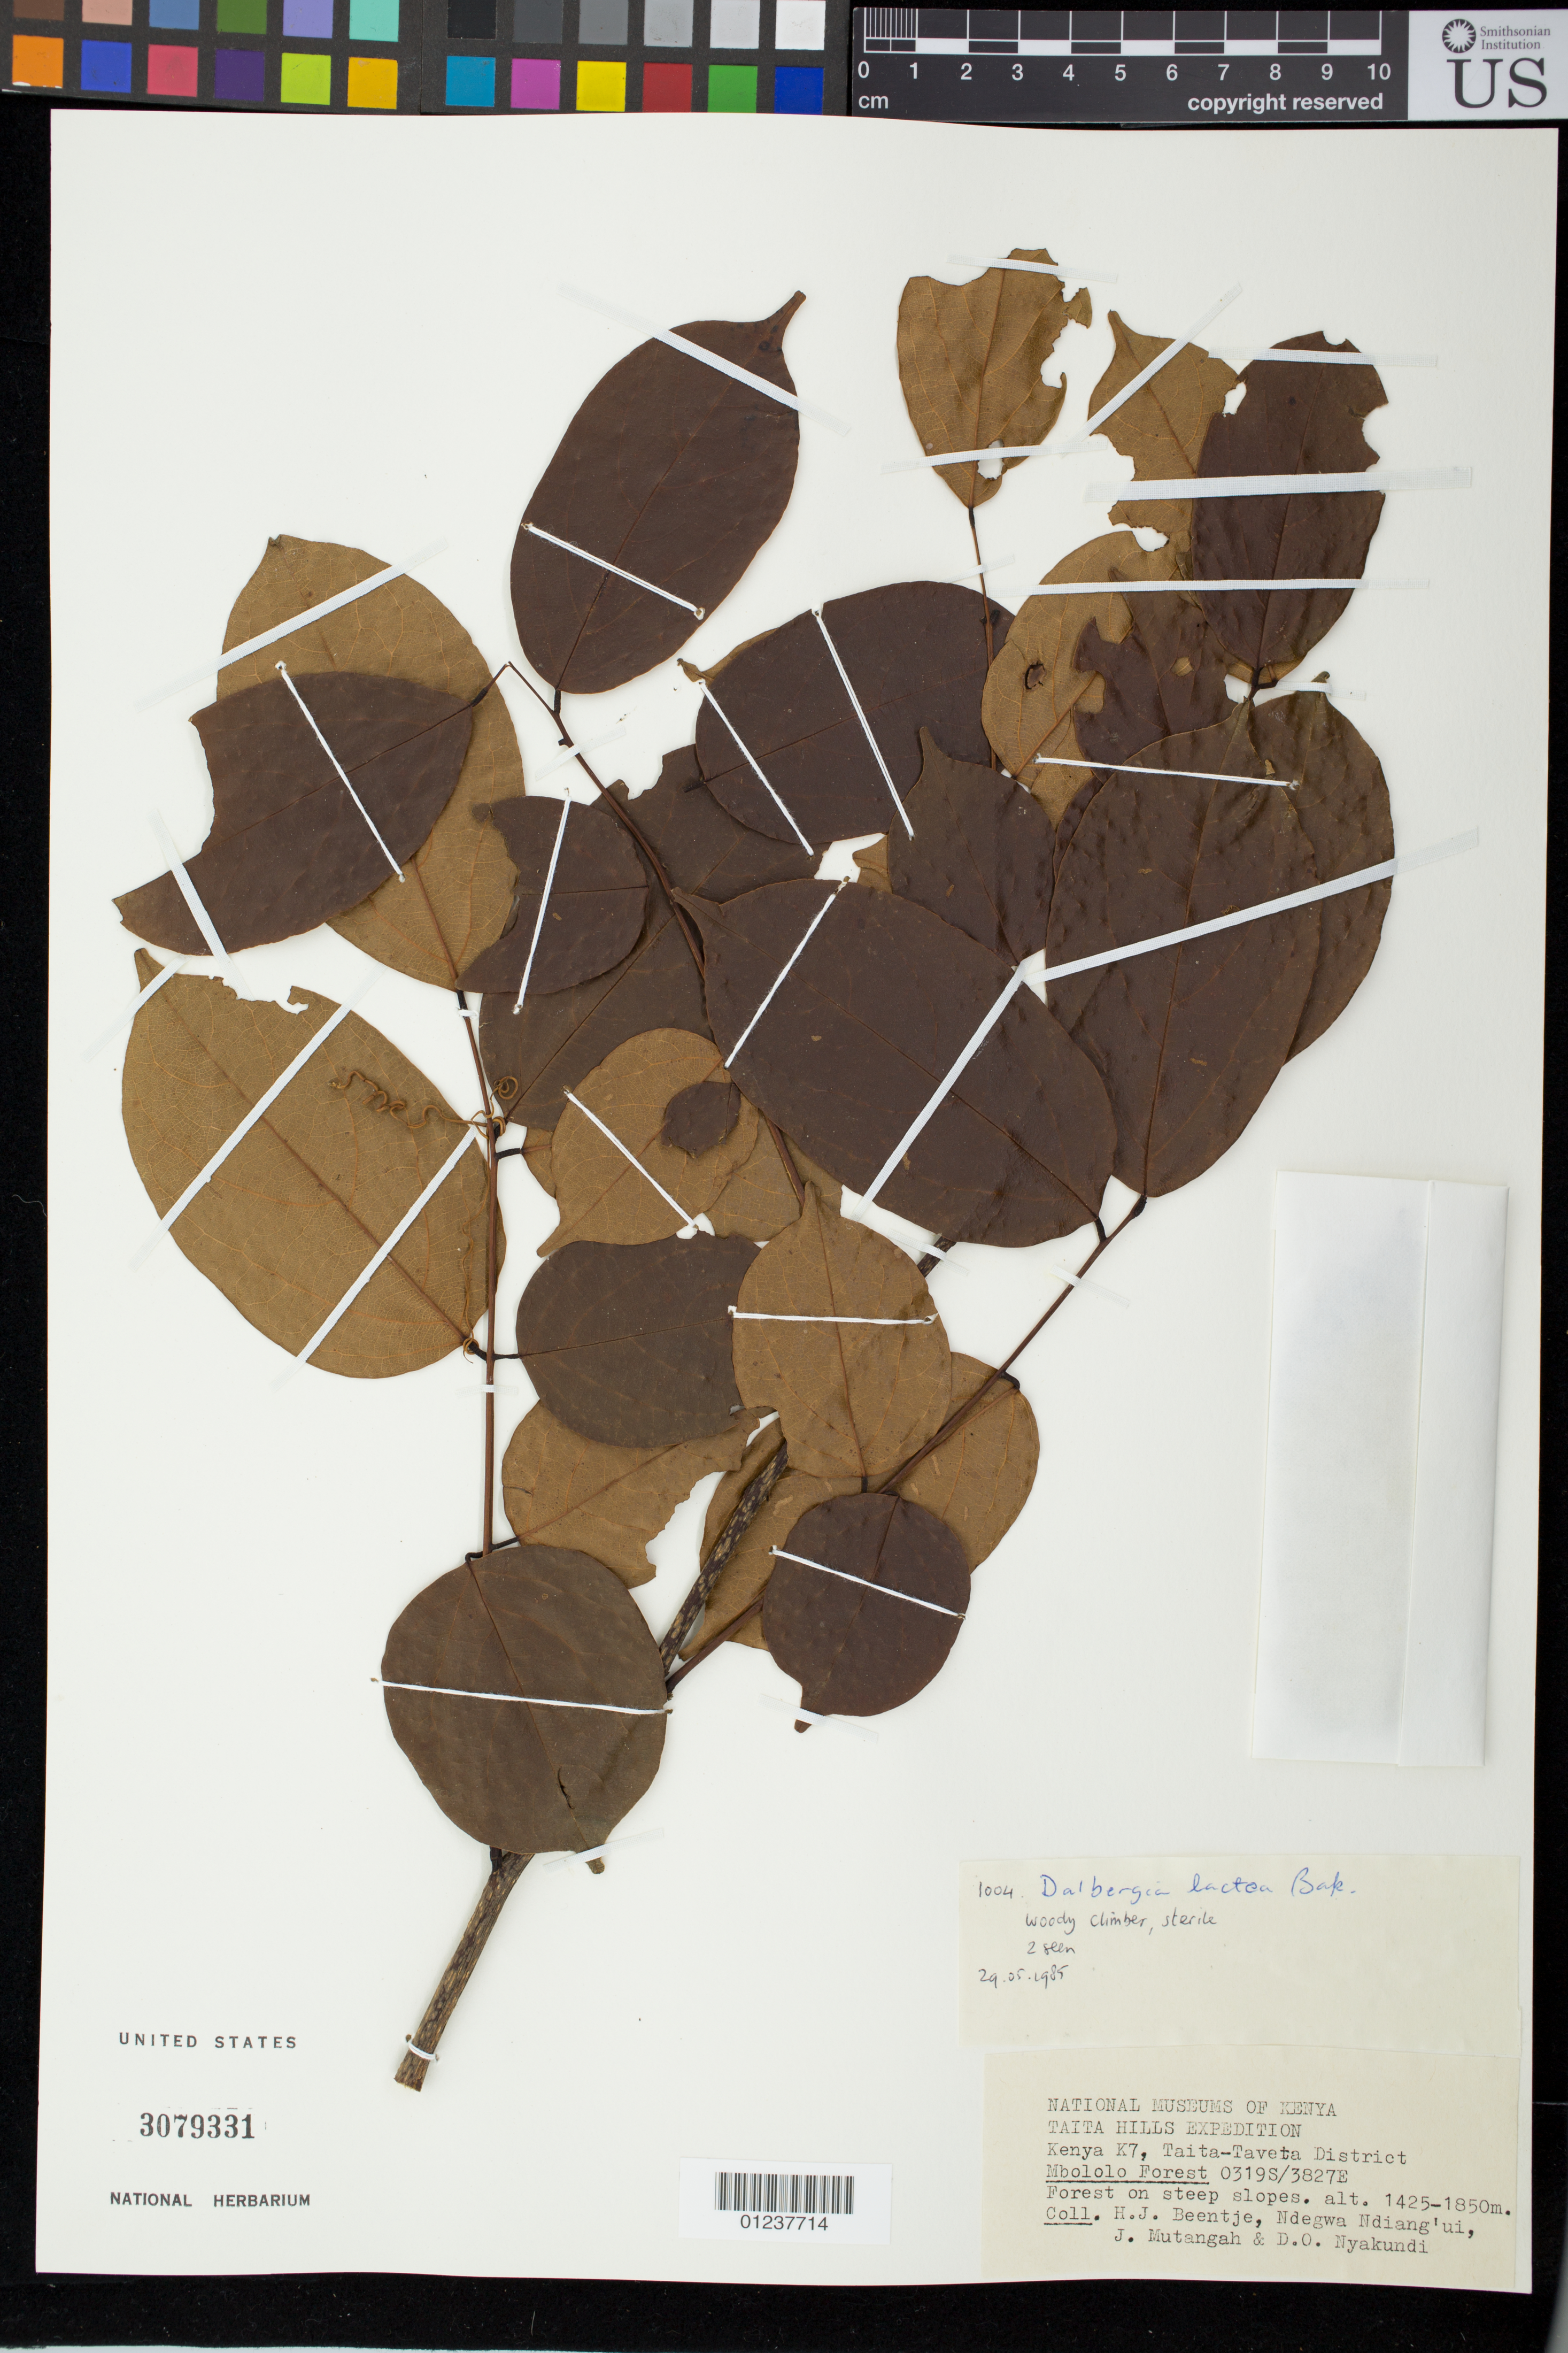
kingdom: Plantae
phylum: Tracheophyta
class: Magnoliopsida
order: Fabales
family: Fabaceae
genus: Dalbergia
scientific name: Dalbergia lactea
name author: Vatke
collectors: H. J. Beentje, N. Ndiang'ui, J. Mutangah & D. Nyakundi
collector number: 425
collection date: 1985-05-13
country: Kenya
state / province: Taita Taveta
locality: Mbololo Forest, forest on steep slopes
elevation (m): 1425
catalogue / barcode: US 3079331